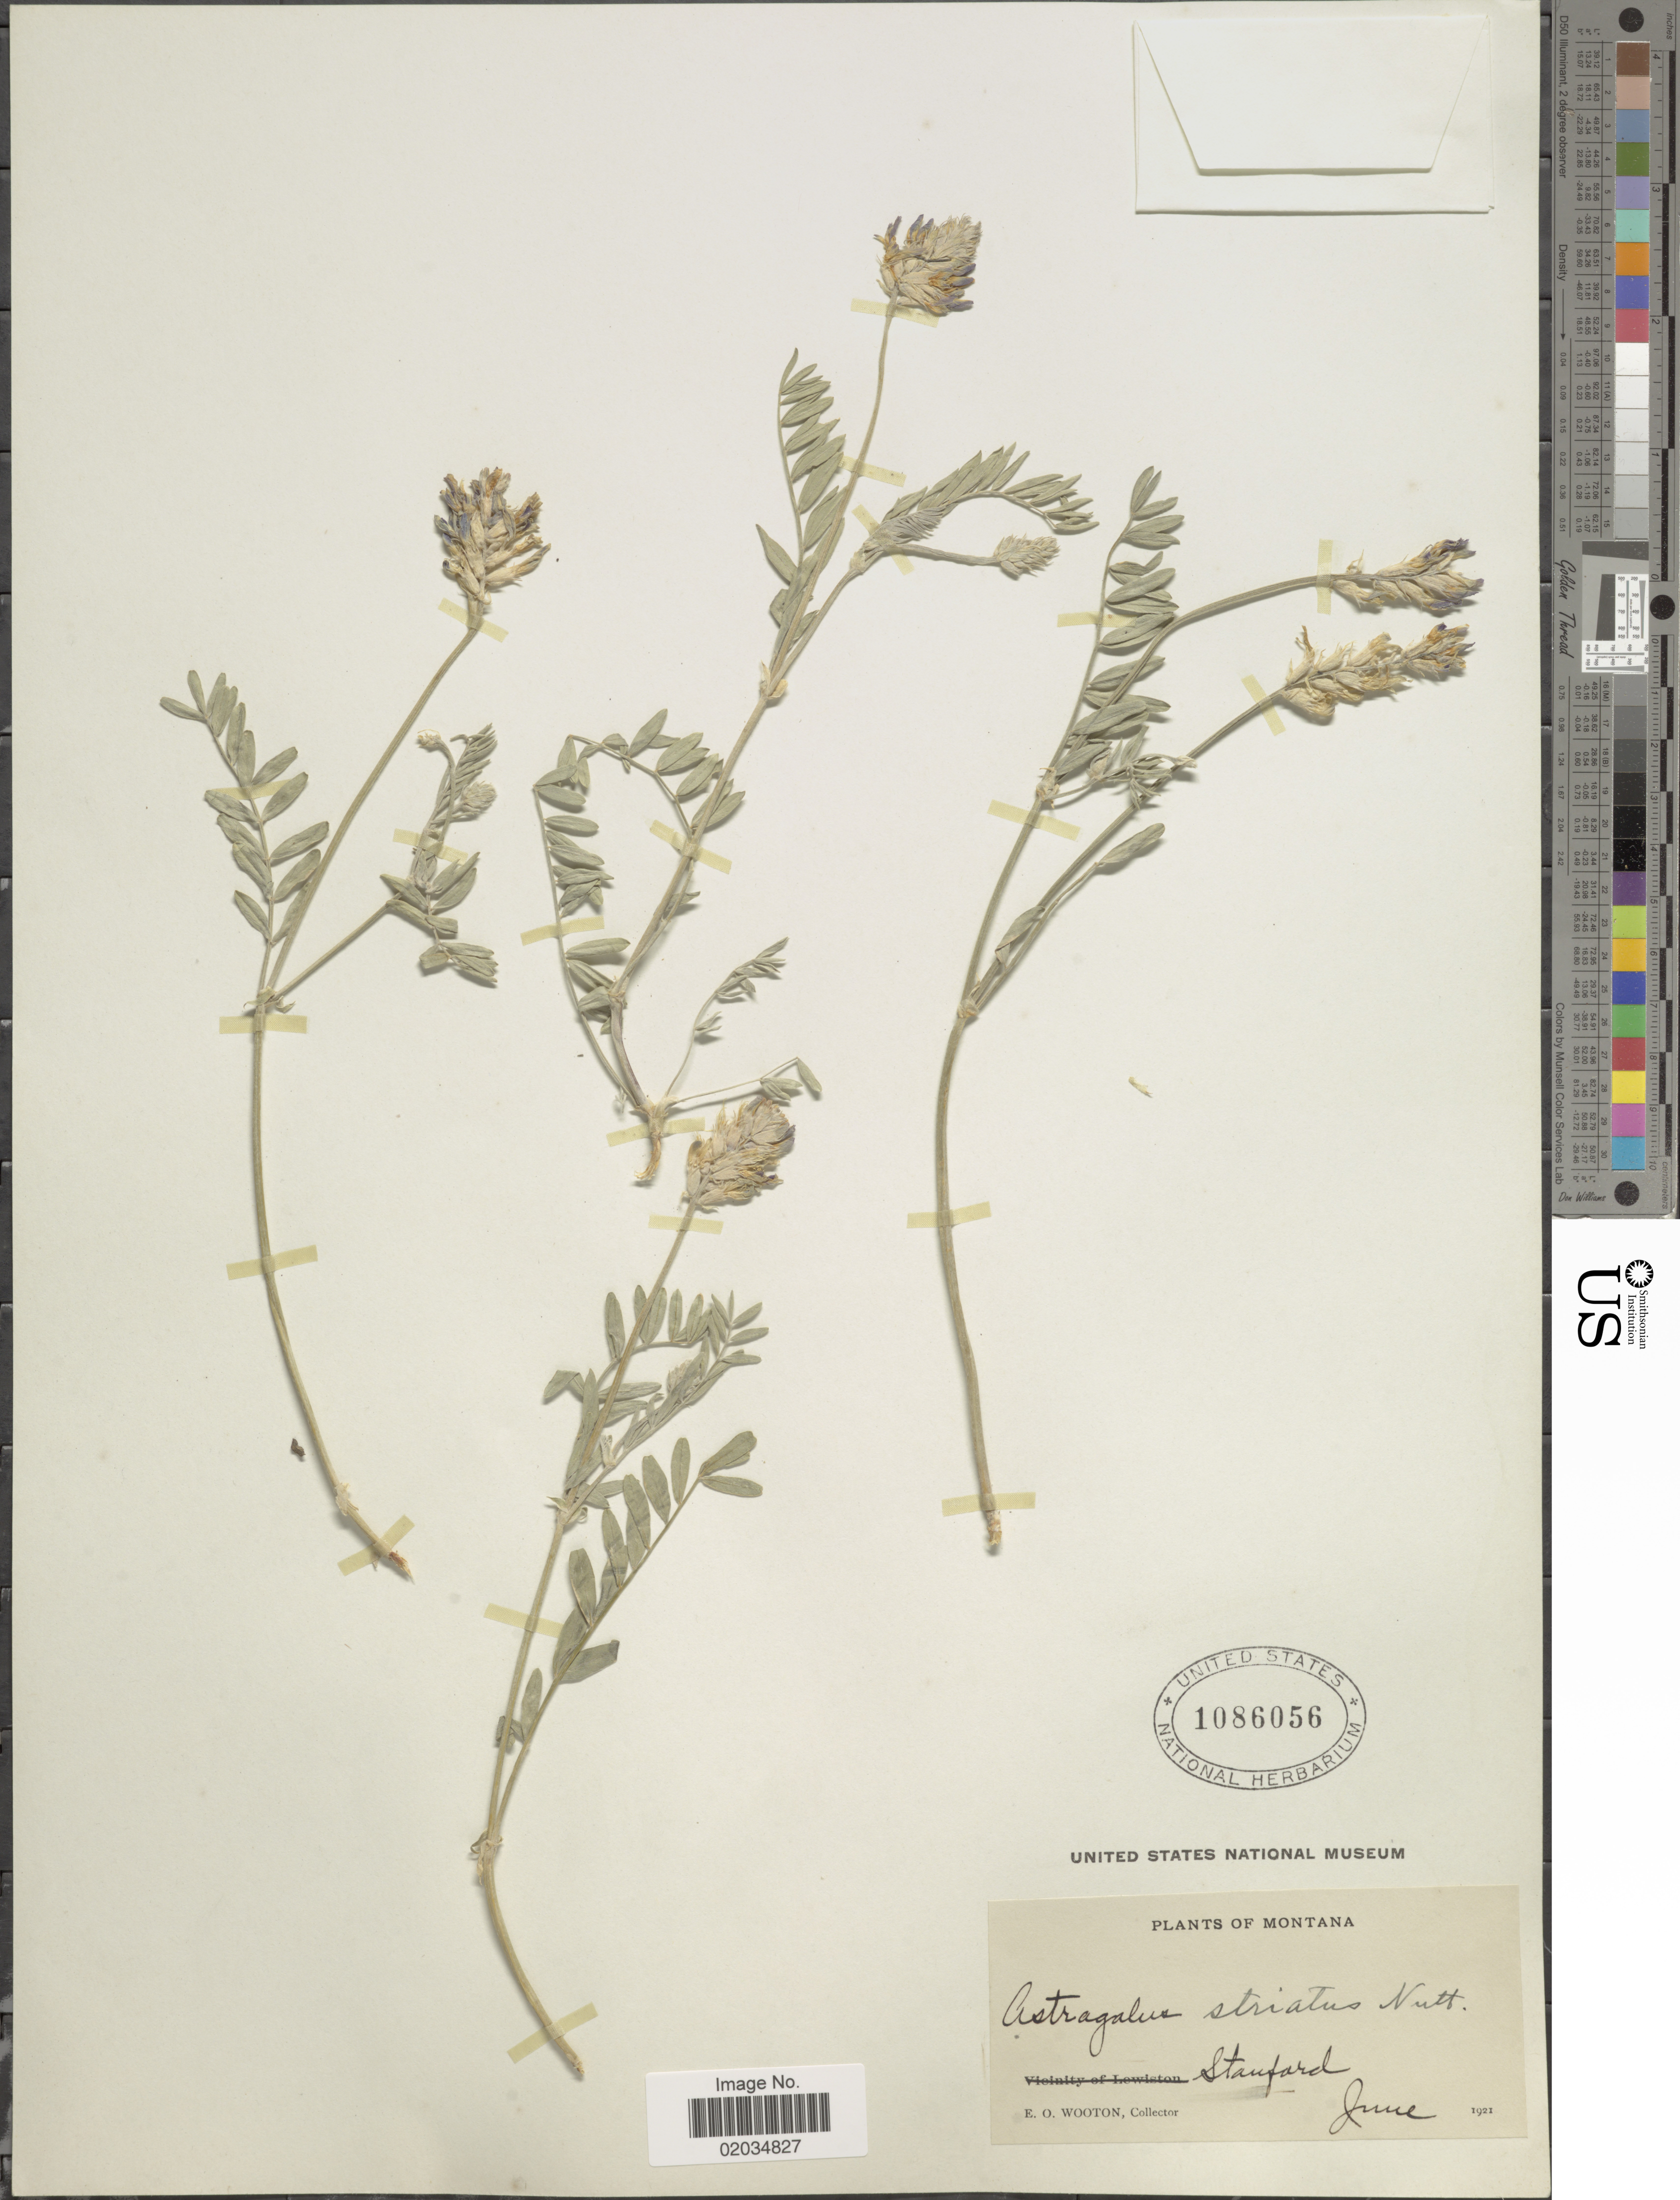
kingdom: Plantae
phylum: Tracheophyta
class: Magnoliopsida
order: Fabales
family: Fabaceae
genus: Astragalus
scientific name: Astragalus striatus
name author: Nutt.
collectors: E. O. Wooton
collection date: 1921-06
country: United States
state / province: Montana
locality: Stanford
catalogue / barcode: US 1086056